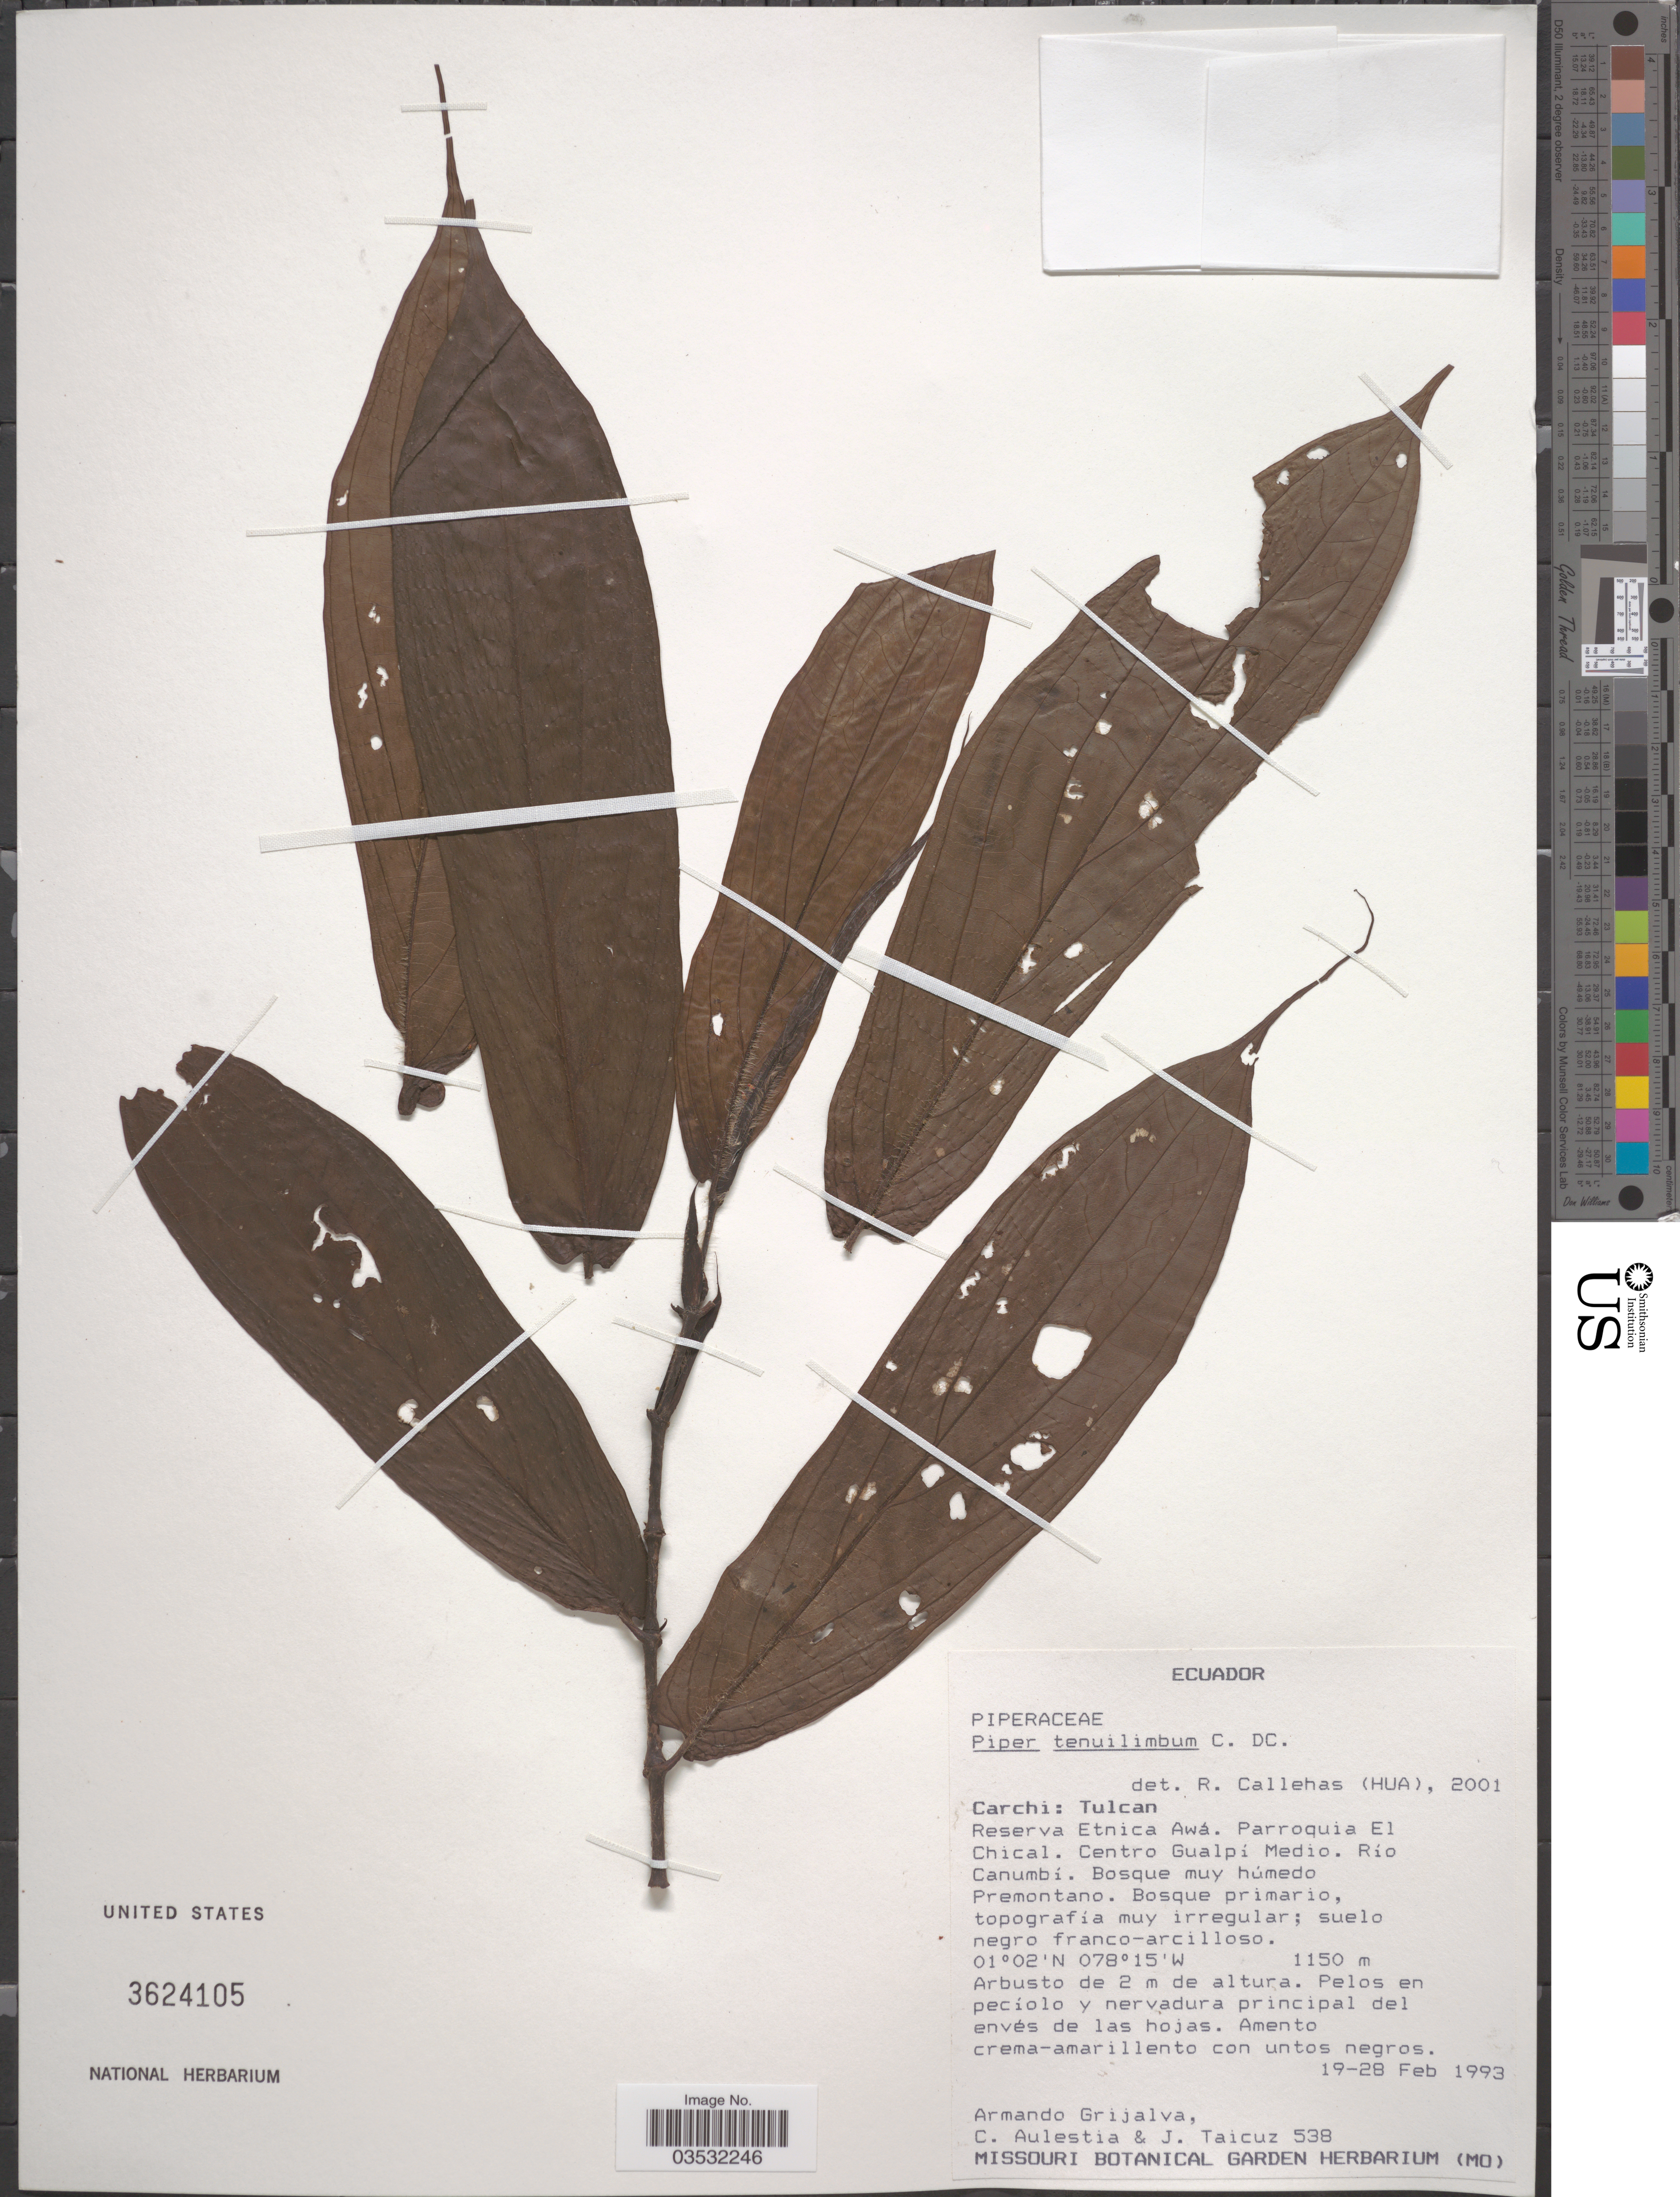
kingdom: Plantae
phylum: Tracheophyta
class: Magnoliopsida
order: Piperales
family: Piperaceae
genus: Piper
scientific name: Piper tenuilimbum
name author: C. DC.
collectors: A. Grijalva, C. Aulestia & J. Taicuz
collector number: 538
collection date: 1993-02-19/1993-02-28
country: Ecuador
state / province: Carchi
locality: Tulcan. Reserva Etnica Awá. Parroquia El Chical. Centro Gualpí Medio. Río Canumbí.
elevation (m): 1150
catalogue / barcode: US 3624105